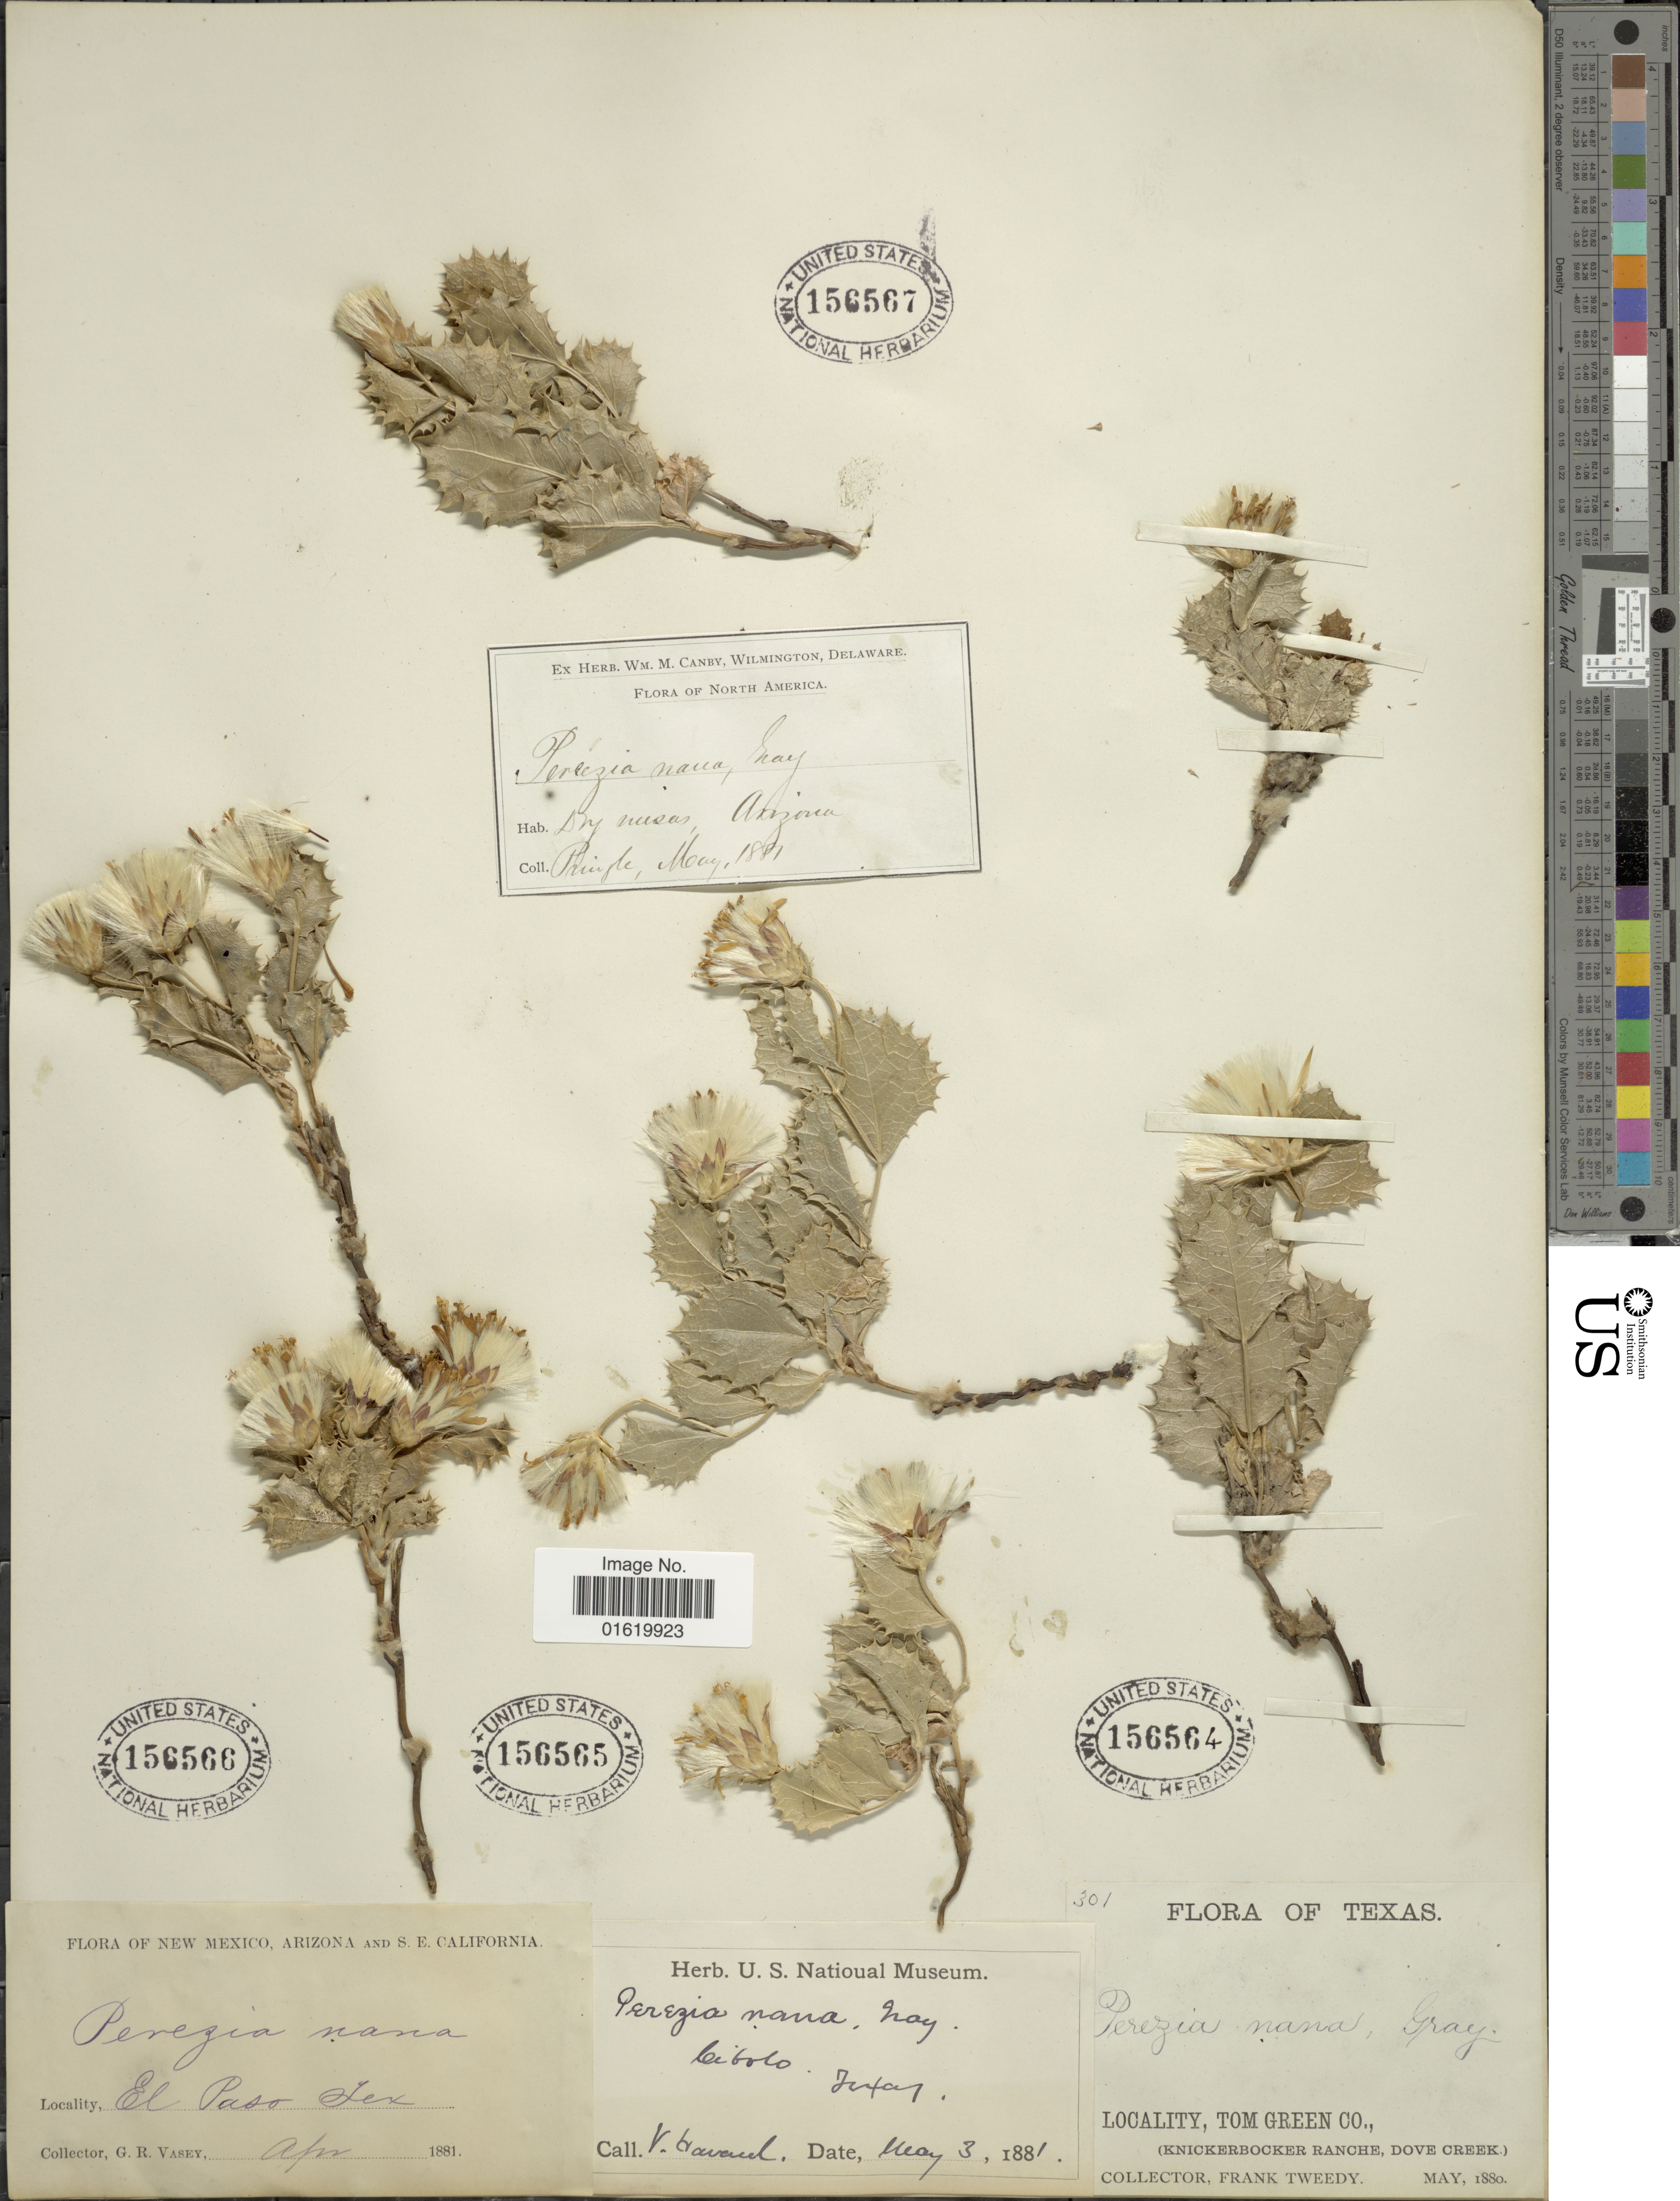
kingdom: Plantae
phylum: Tracheophyta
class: Magnoliopsida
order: Asterales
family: Asteraceae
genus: Acourtia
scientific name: Acourtia nana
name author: (A. Gray) Reveal & R.M. King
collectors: -- Pringle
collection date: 1881-05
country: United States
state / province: Arizona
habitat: dry mesas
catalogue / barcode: US 156567-4